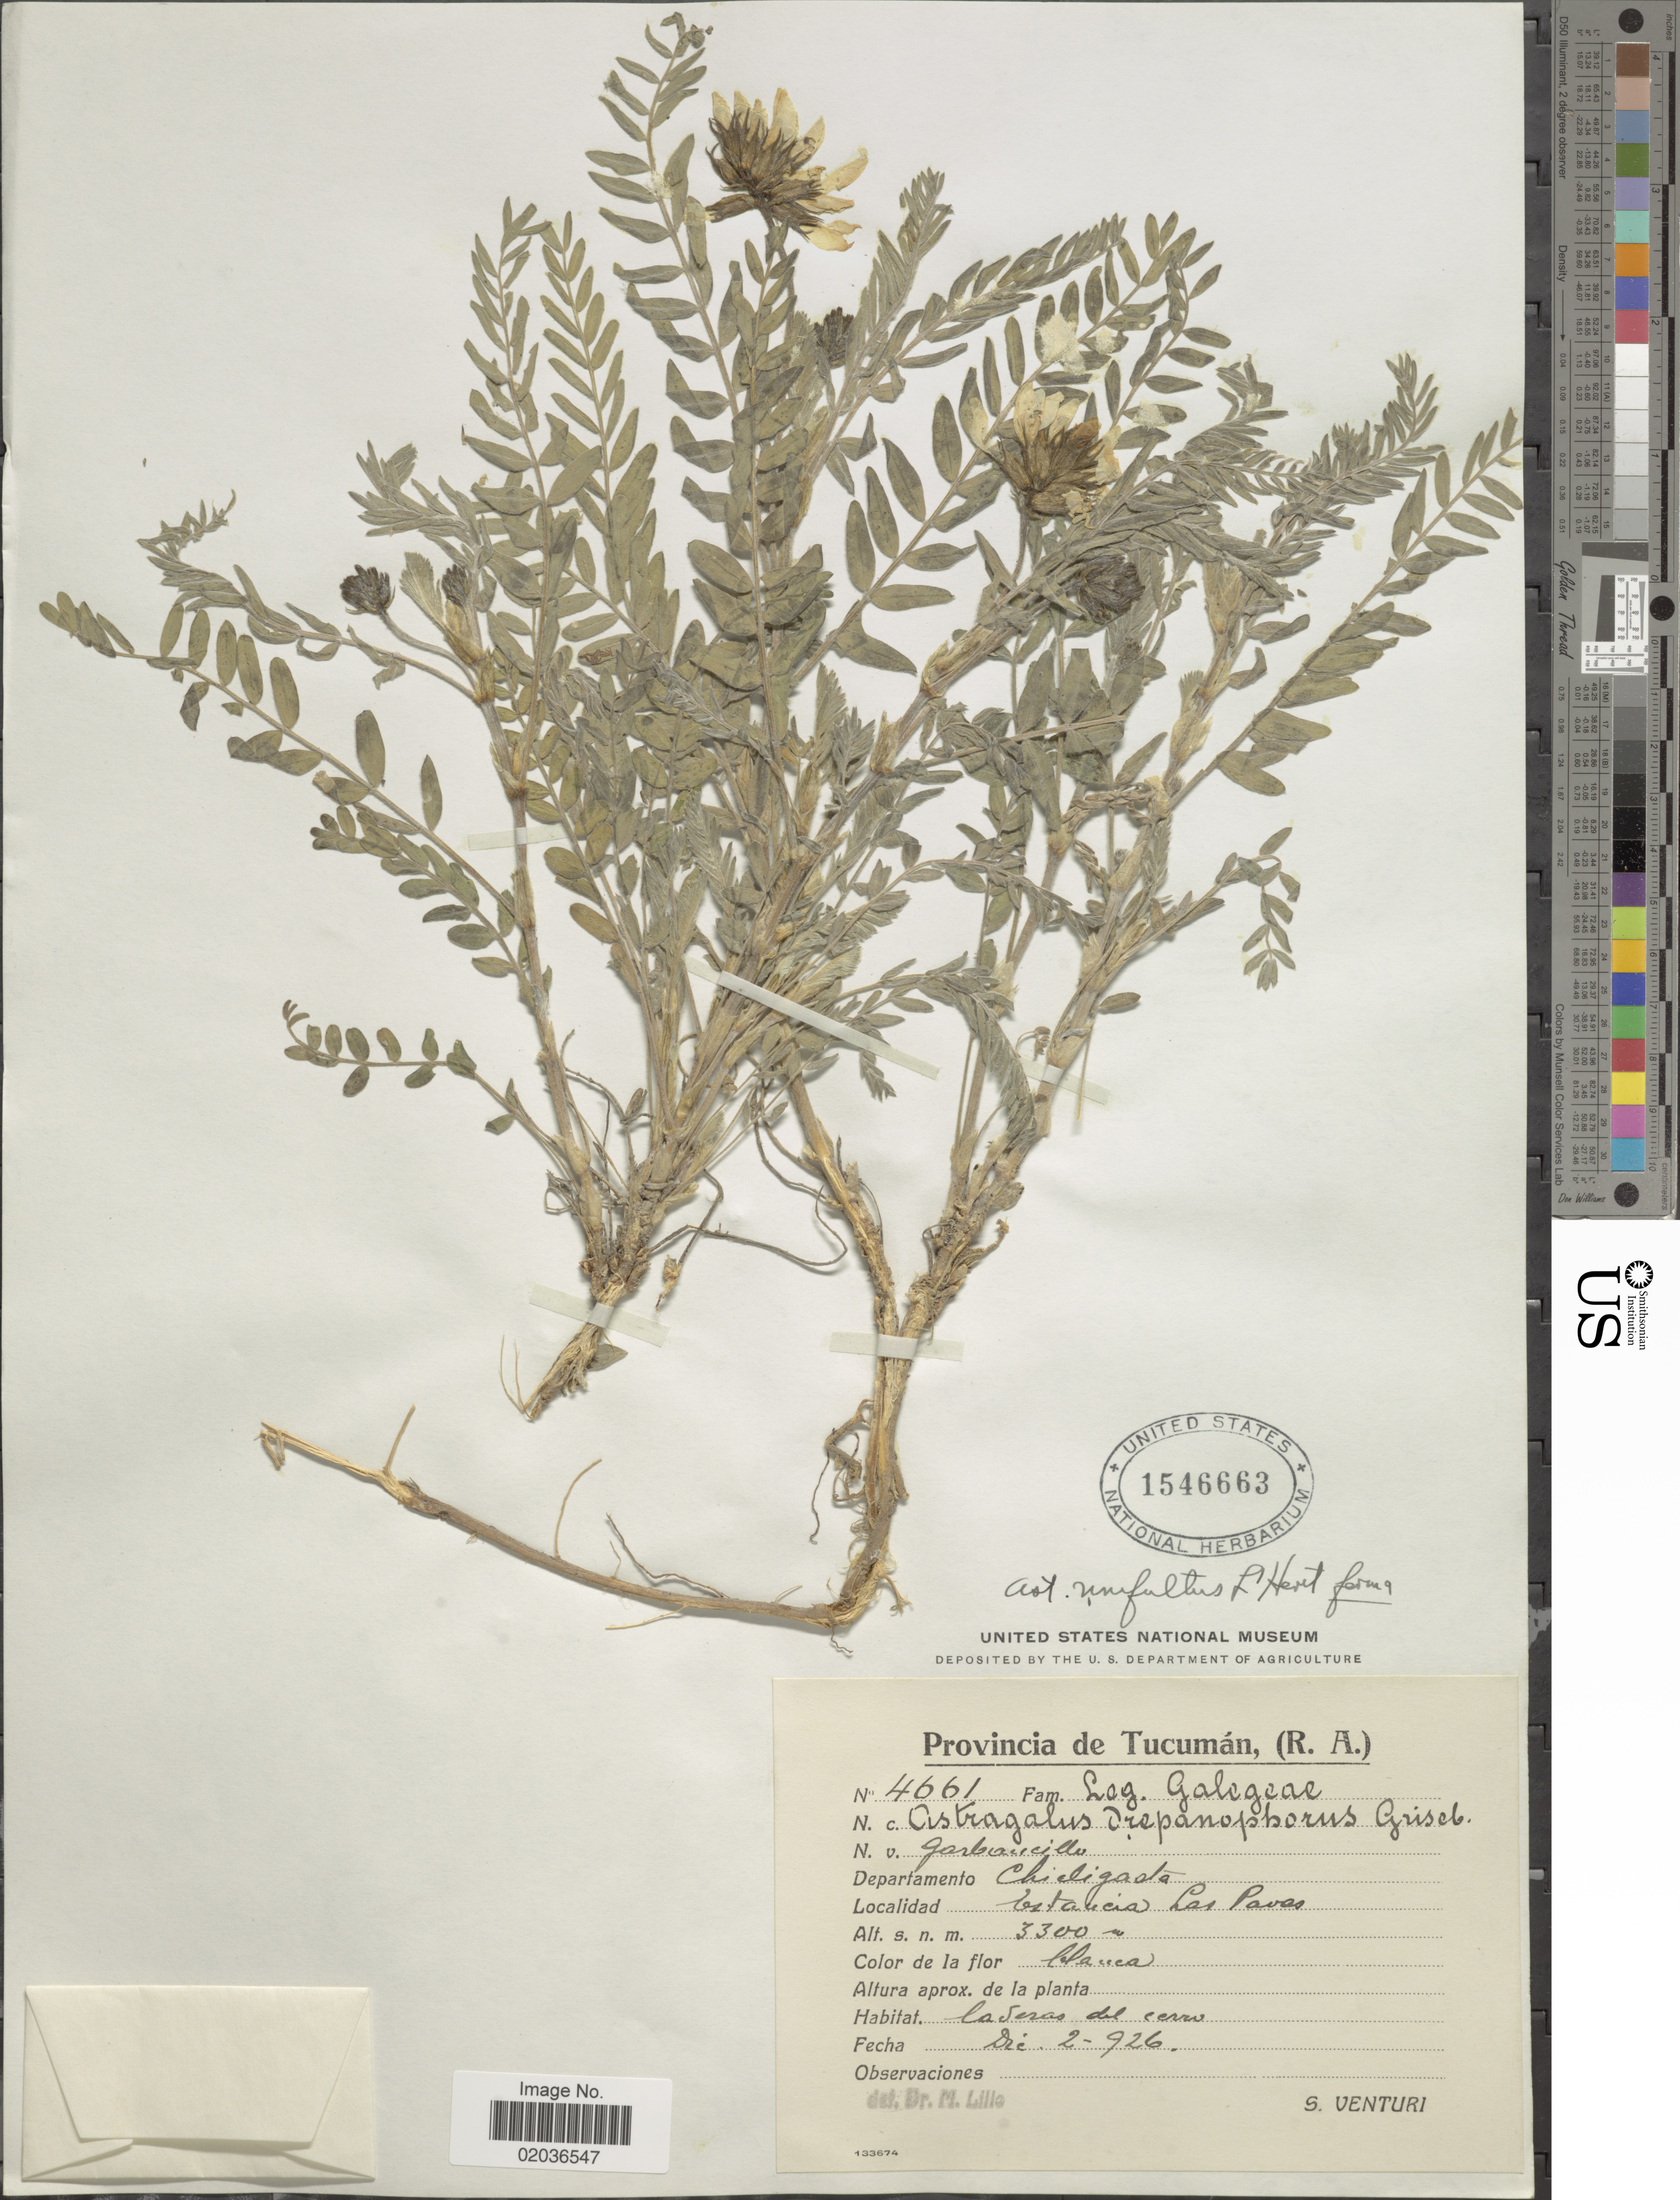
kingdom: Plantae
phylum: Tracheophyta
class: Magnoliopsida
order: Fabales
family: Fabaceae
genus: Astragalus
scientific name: Astragalus garbancillo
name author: Cav.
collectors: S. Venturi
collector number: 4661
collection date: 1926-12-02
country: Argentina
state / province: Tucuman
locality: Provincia de Tucumán, (R.A.). Departamento Chicligasta. Estancia Las Pavas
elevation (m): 3300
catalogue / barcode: US 1546663